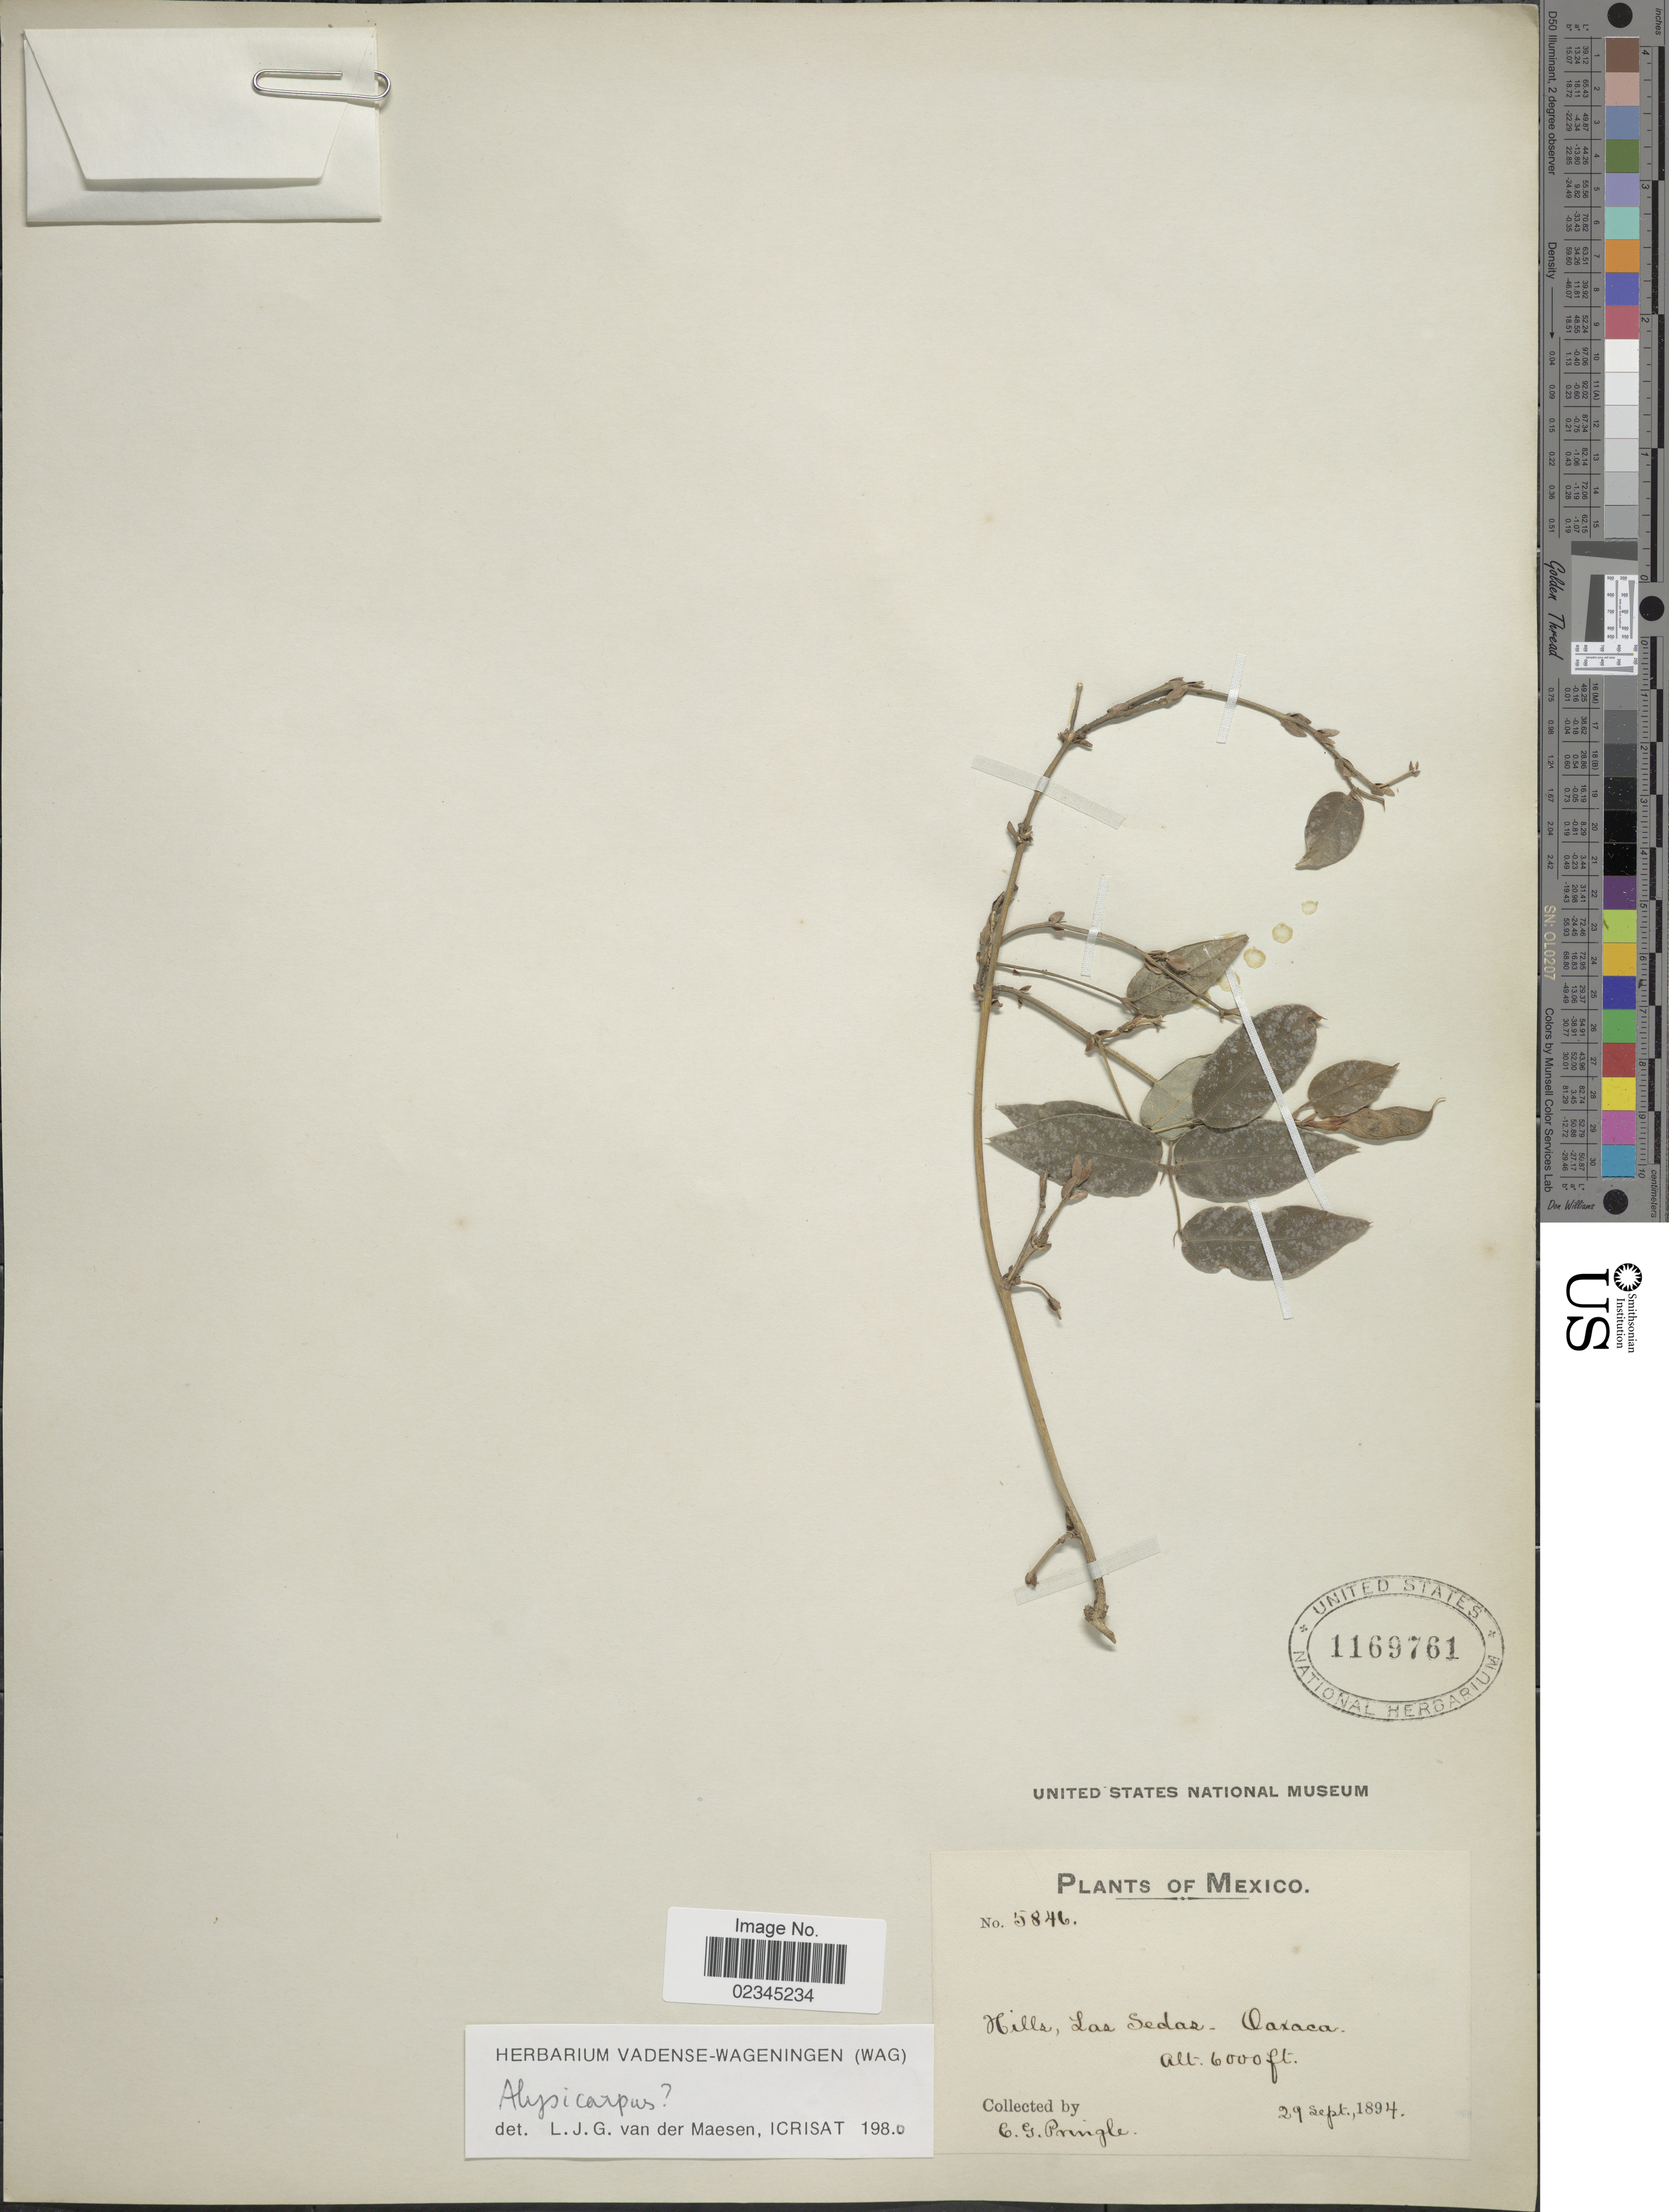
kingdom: Plantae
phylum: Tracheophyta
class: Magnoliopsida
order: Fabales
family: Fabaceae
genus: Cajanus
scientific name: Cajanus cajan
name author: (L.) Huth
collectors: C. G. Pringle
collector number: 5846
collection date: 1894-09-29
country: Mexico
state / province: Oaxaca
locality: Hills, Las Sedas, Oaxaca.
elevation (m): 1829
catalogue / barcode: US 1169761